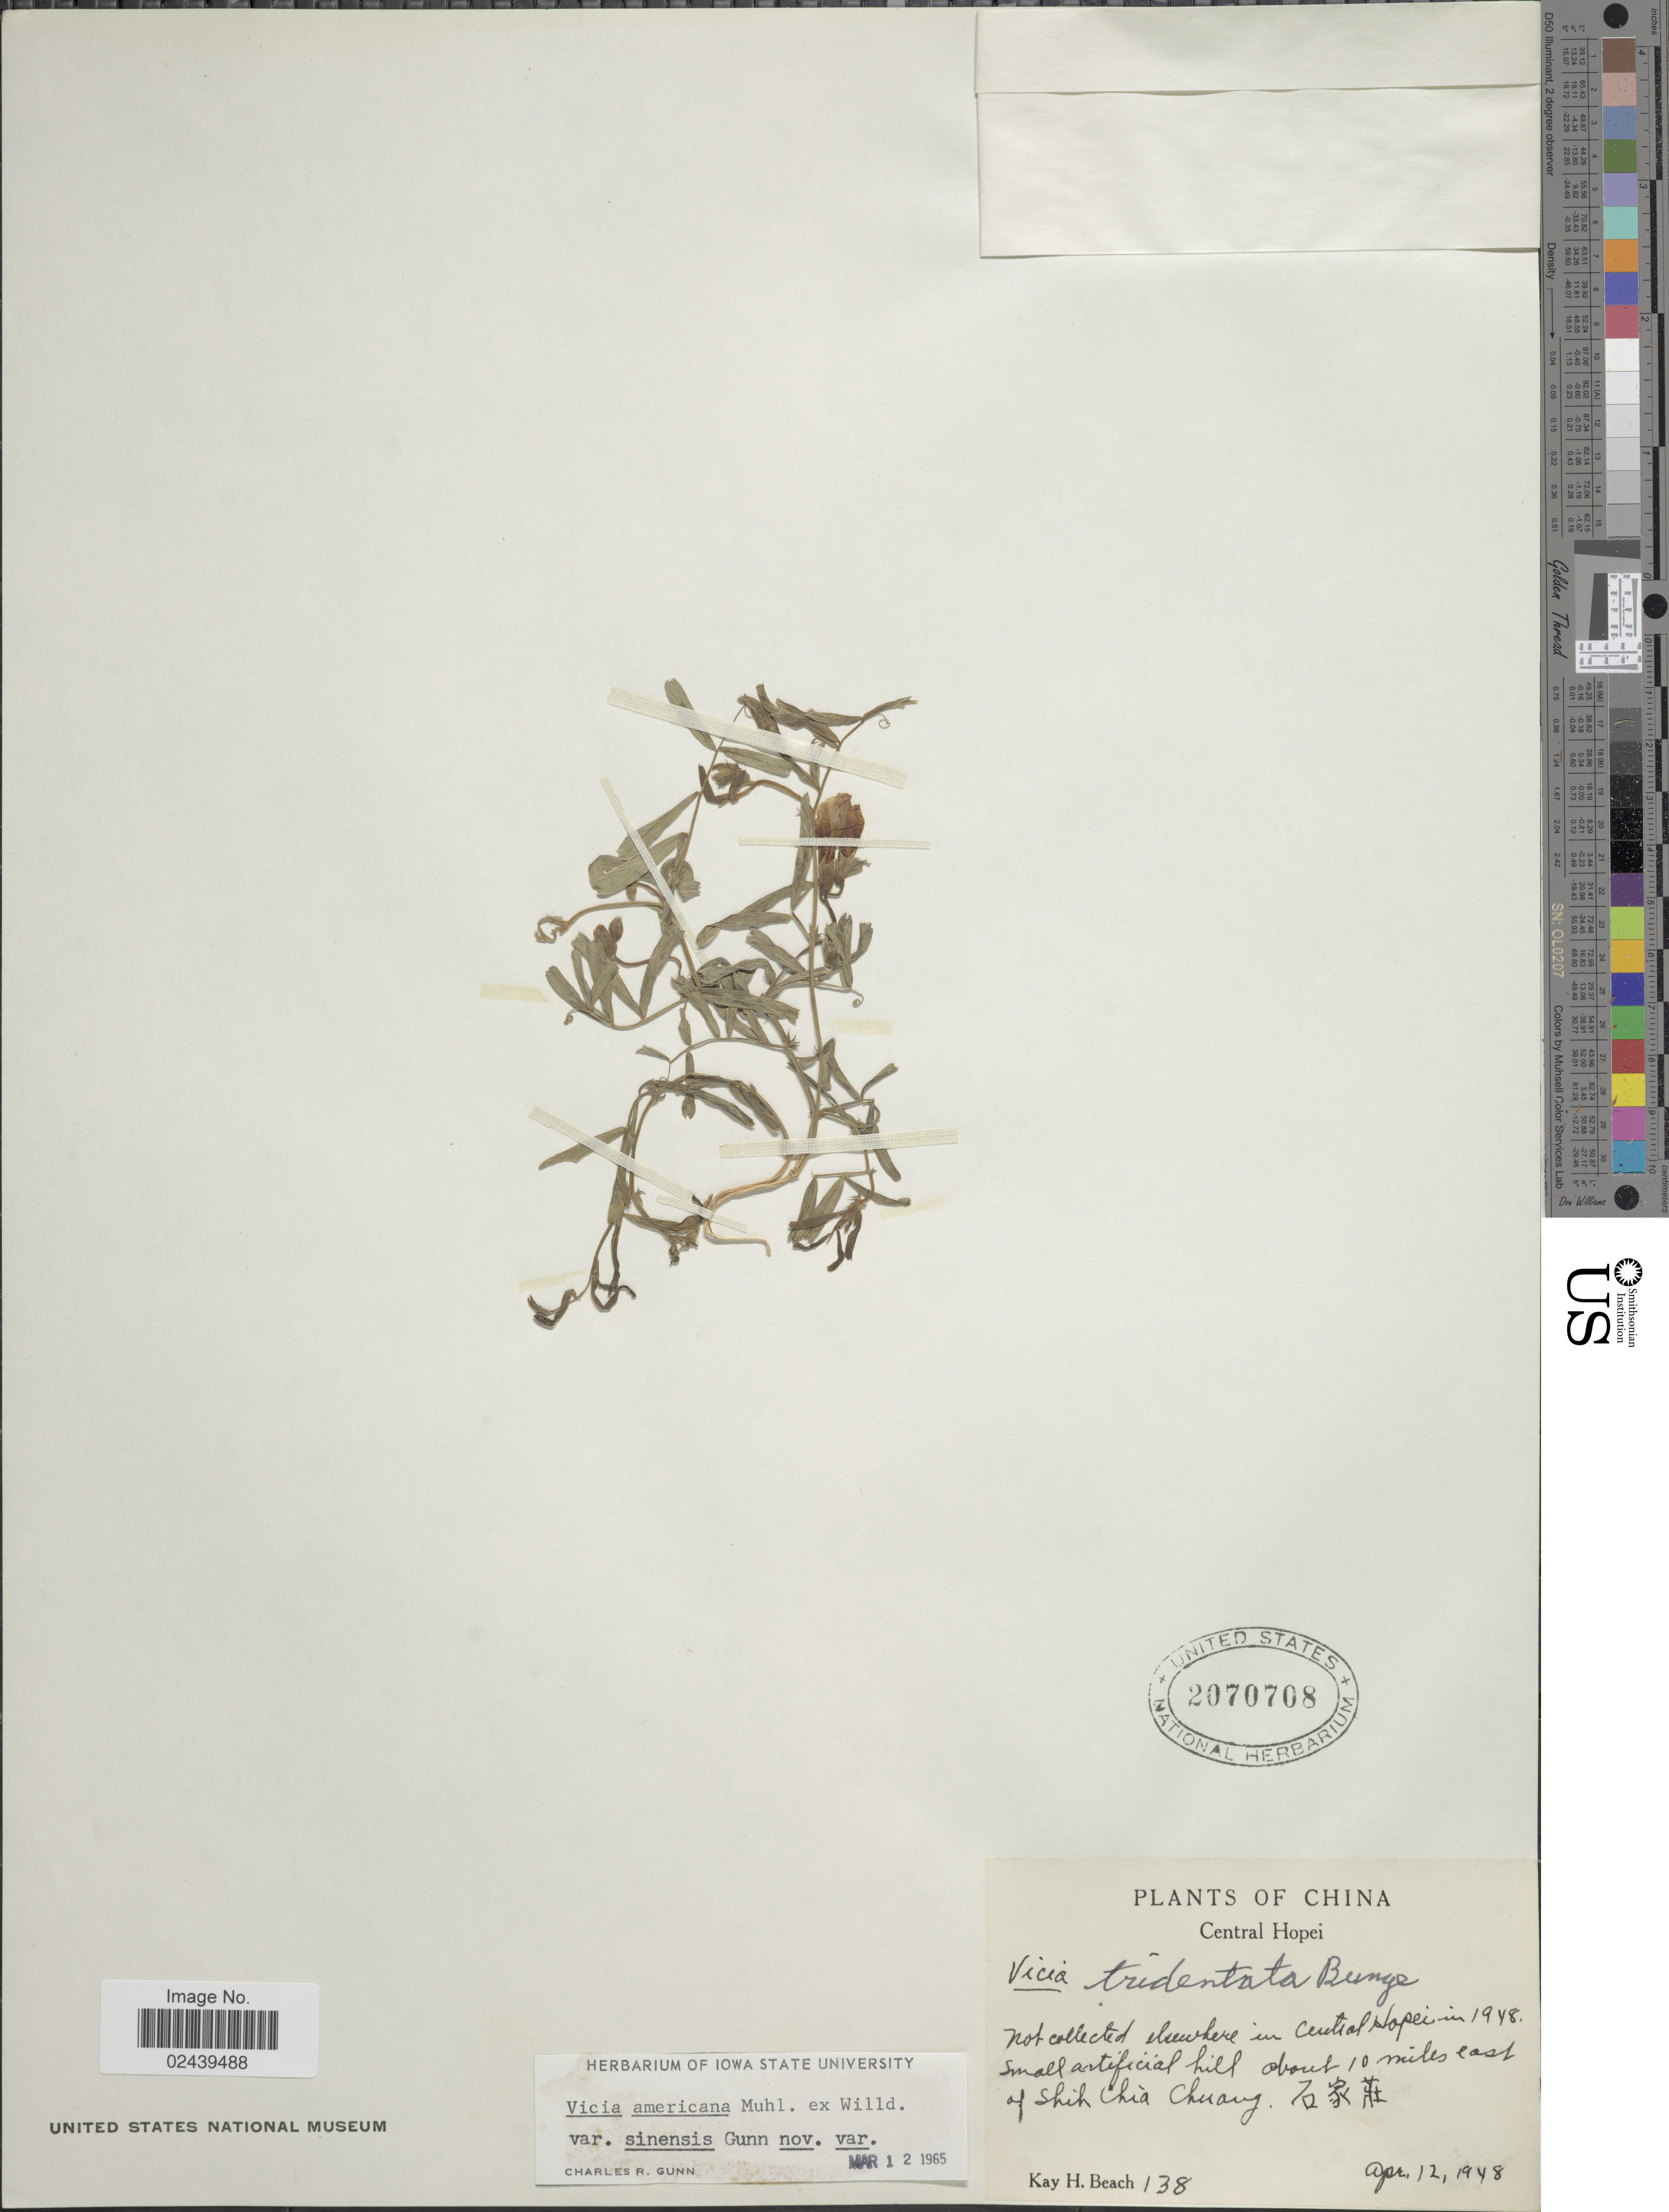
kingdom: Plantae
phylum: Tracheophyta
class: Magnoliopsida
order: Fabales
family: Fabaceae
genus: Vicia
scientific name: Vicia americana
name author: Muhl. ex Willd.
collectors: K. H. Beach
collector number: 138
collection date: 1948-04-12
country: China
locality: Central Hopei, about 10 miles east of Shih Cghia Chuang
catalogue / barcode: US 2070708